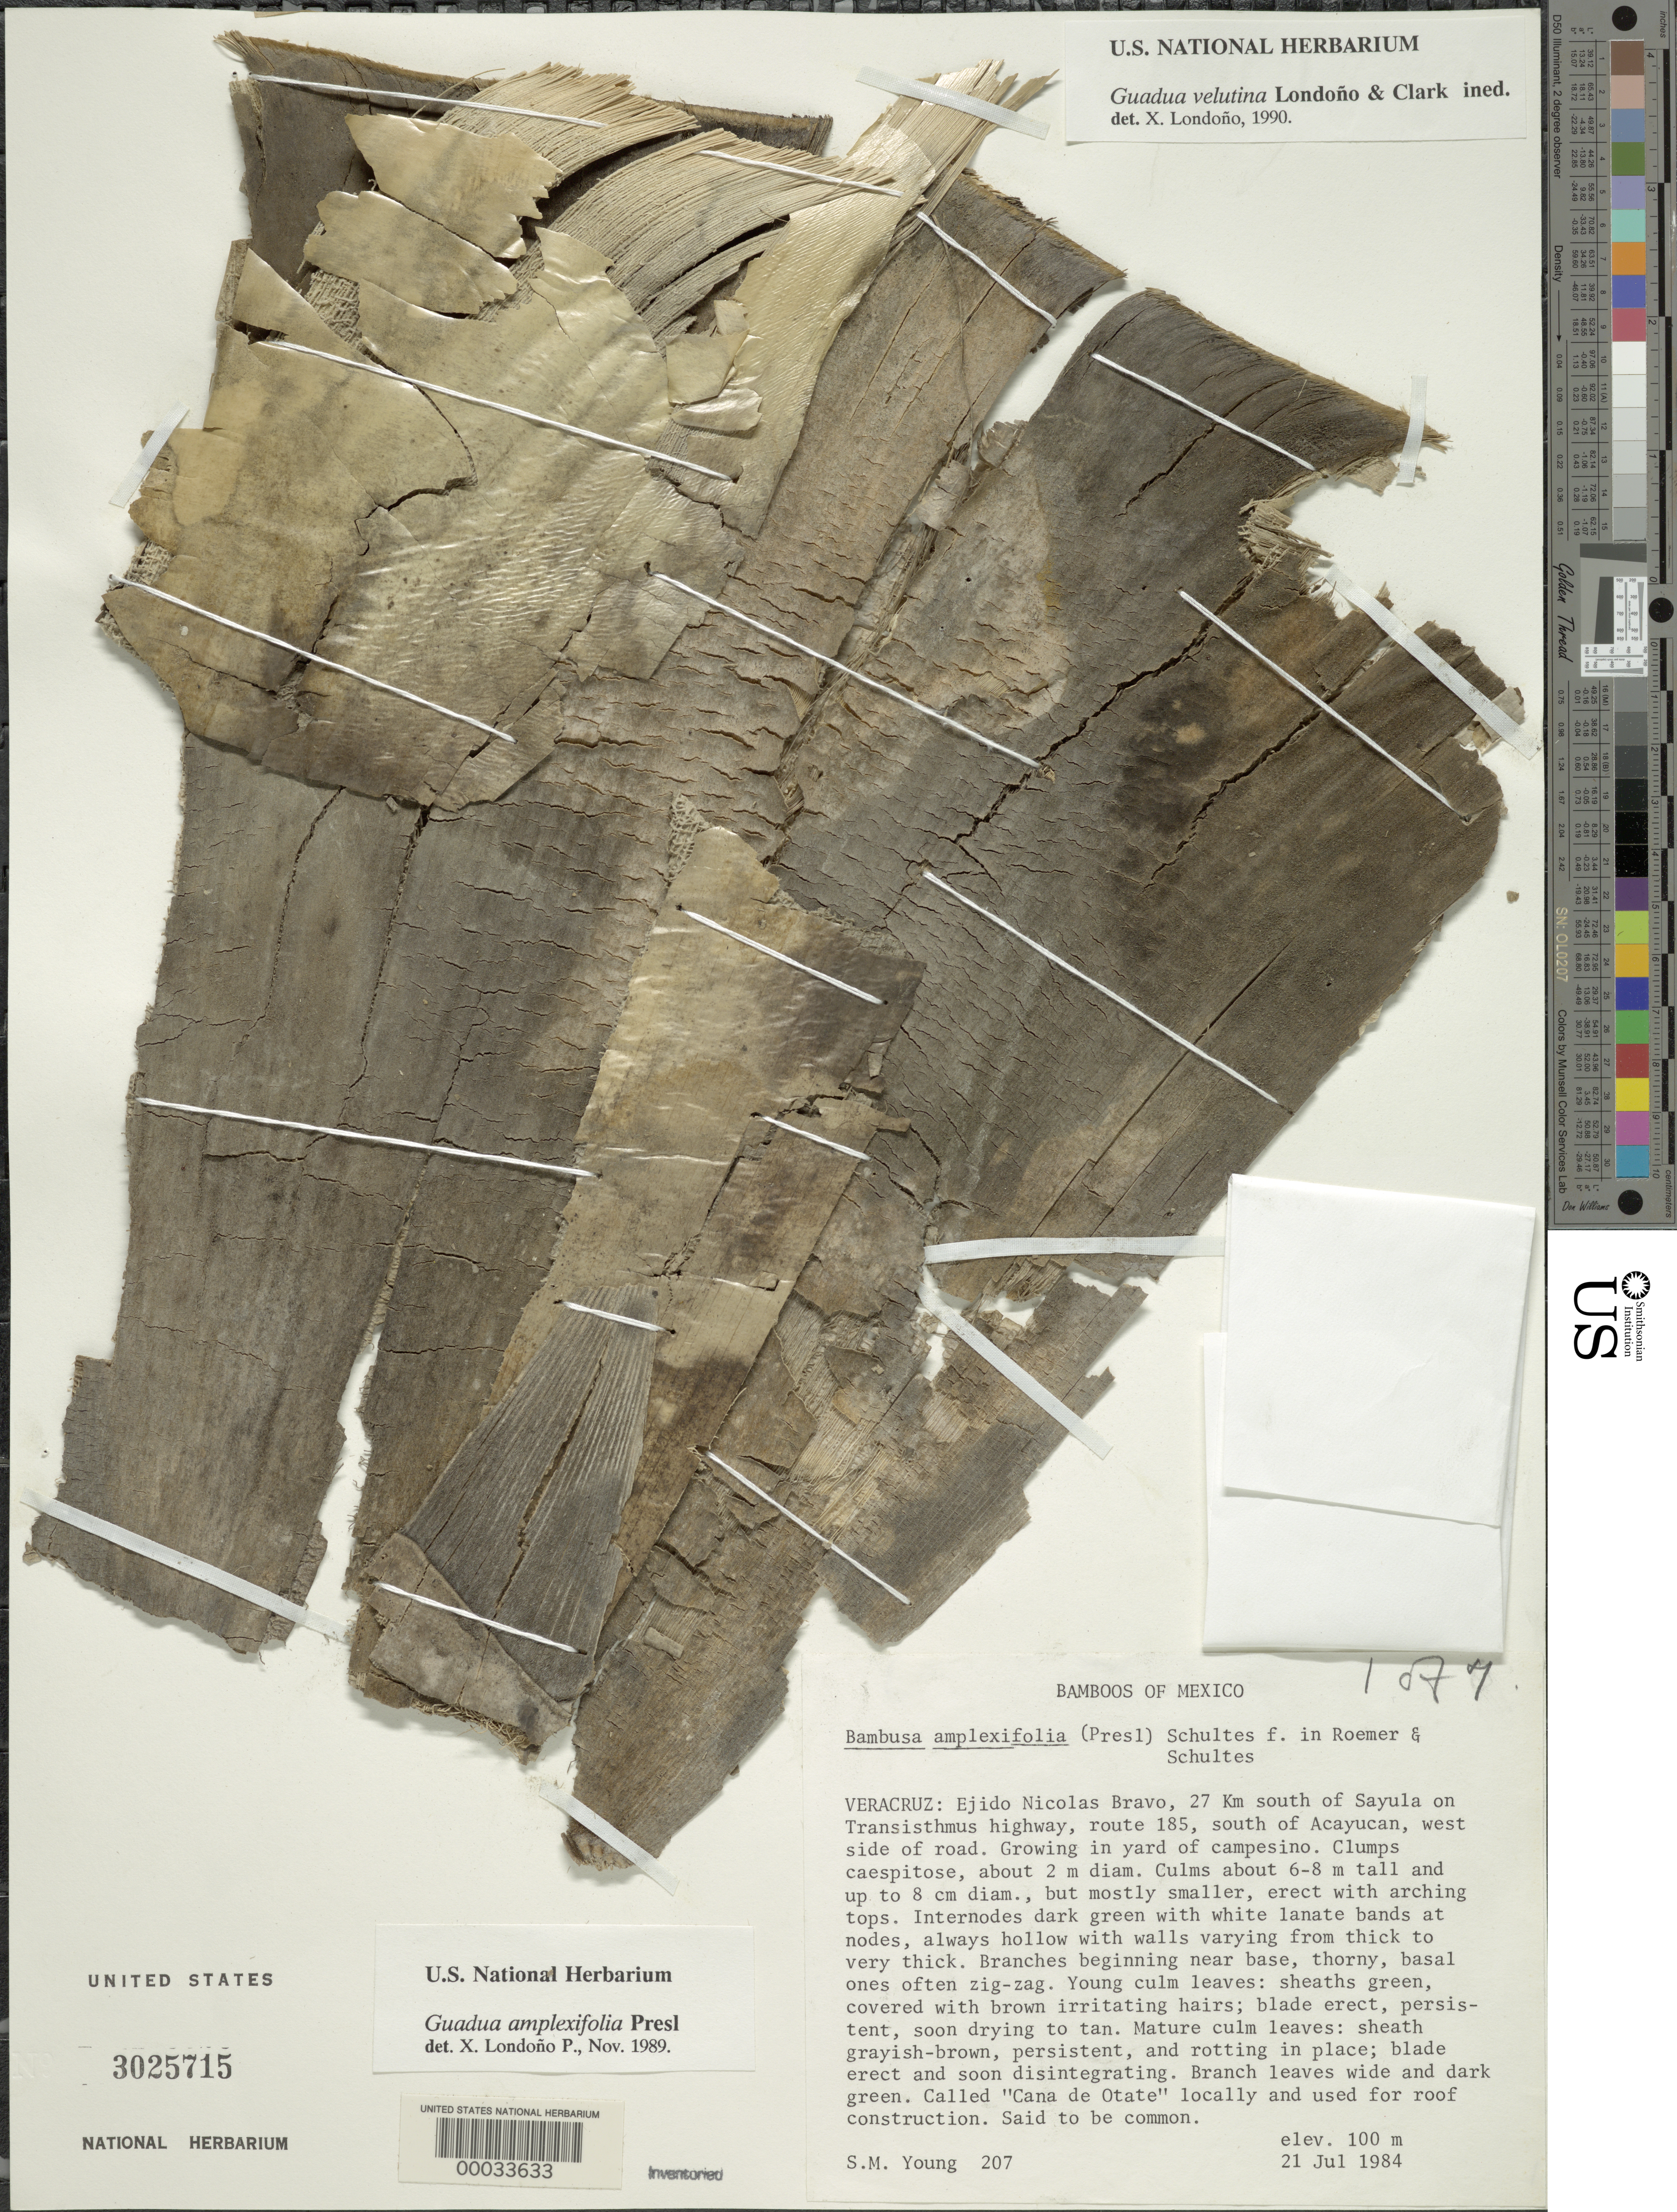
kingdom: Plantae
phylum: Tracheophyta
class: Liliopsida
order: Poales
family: Poaceae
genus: Guadua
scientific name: Guadua velutina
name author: Londoño & L.G. Clark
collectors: S. Young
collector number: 207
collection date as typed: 21 Jul 1984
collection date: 1984-07-21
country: Mexico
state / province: Veracruz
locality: Ejido Nicolas Bravo, 27 km S of Sayula on Transisthmus highway, route 185, S of Acayucan, W side of road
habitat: In yard of campesino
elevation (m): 100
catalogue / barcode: US 3025715